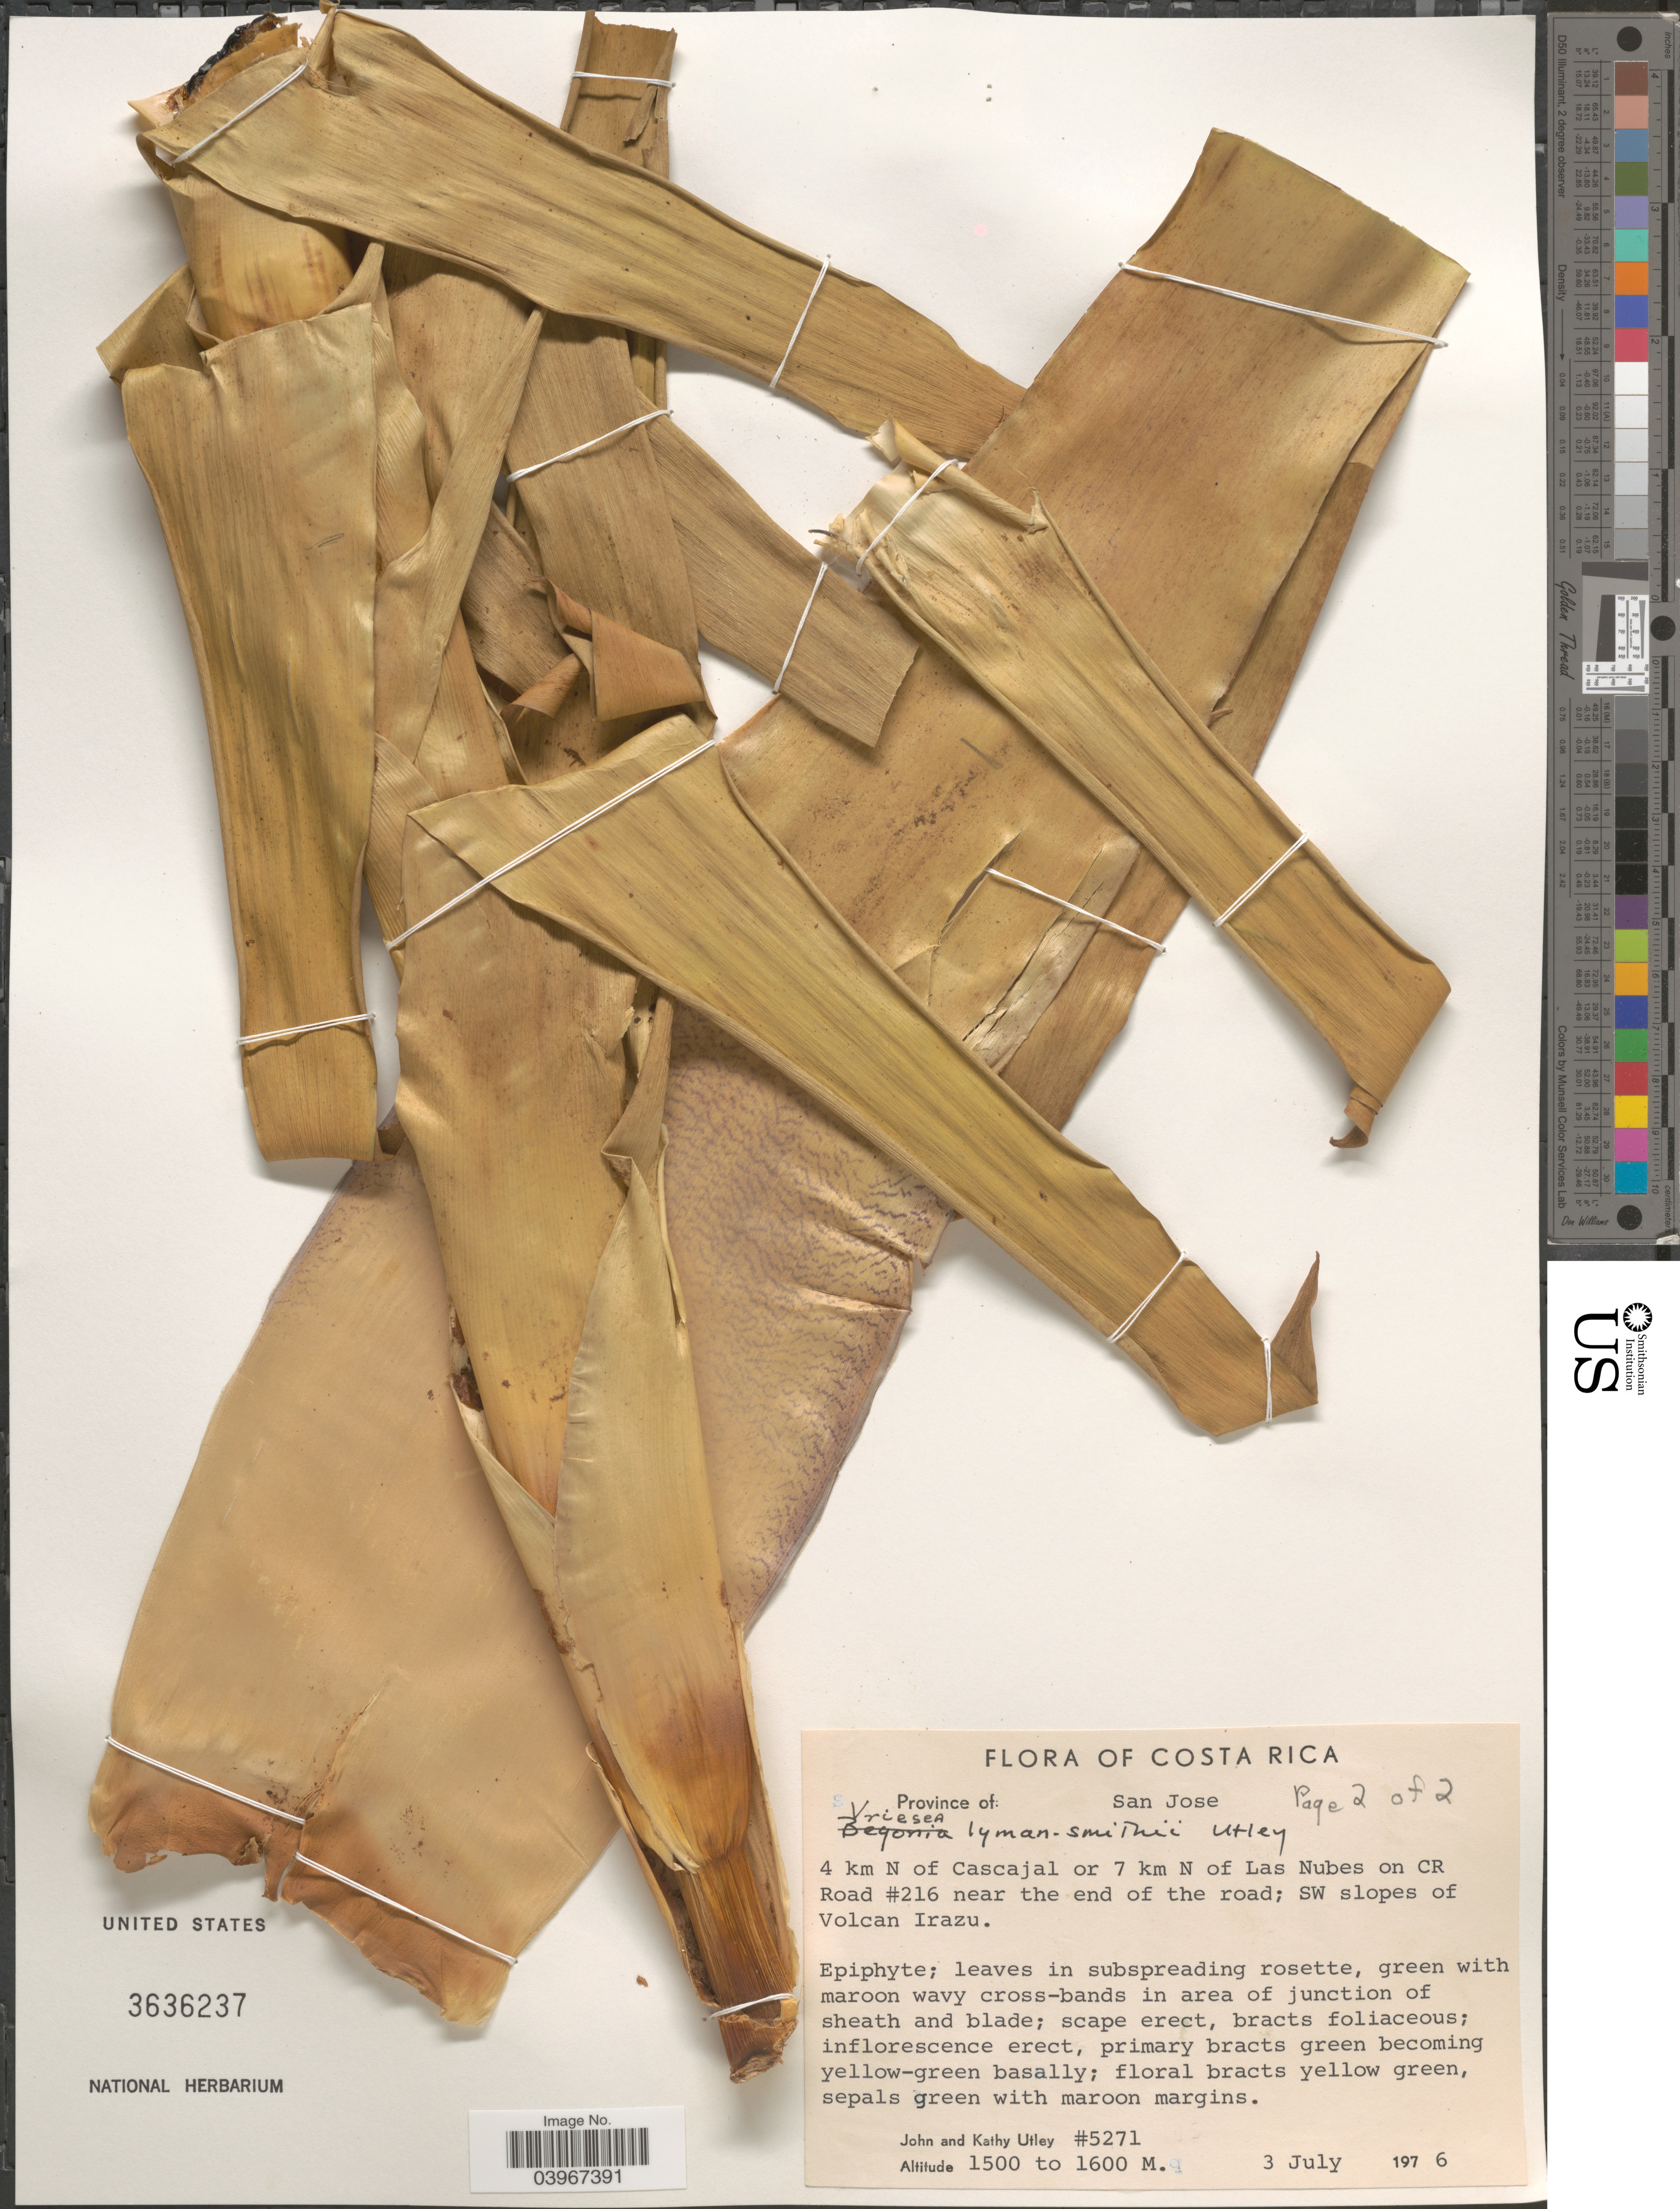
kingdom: Plantae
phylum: Tracheophyta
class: Liliopsida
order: Poales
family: Bromeliaceae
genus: Werauhia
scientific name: Werauhia lyman-smithii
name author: (Utley) J.R. Grant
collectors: J. F. Utley & K. Burt-Utley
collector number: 5271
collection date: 1976-07-03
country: Costa Rica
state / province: San José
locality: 4 km N of Cascajal or 7 km N of Las Nubes on CR Road #216 near the end of the road; SW slopes of Volcan Irazu.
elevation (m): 1500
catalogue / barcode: US 3636237